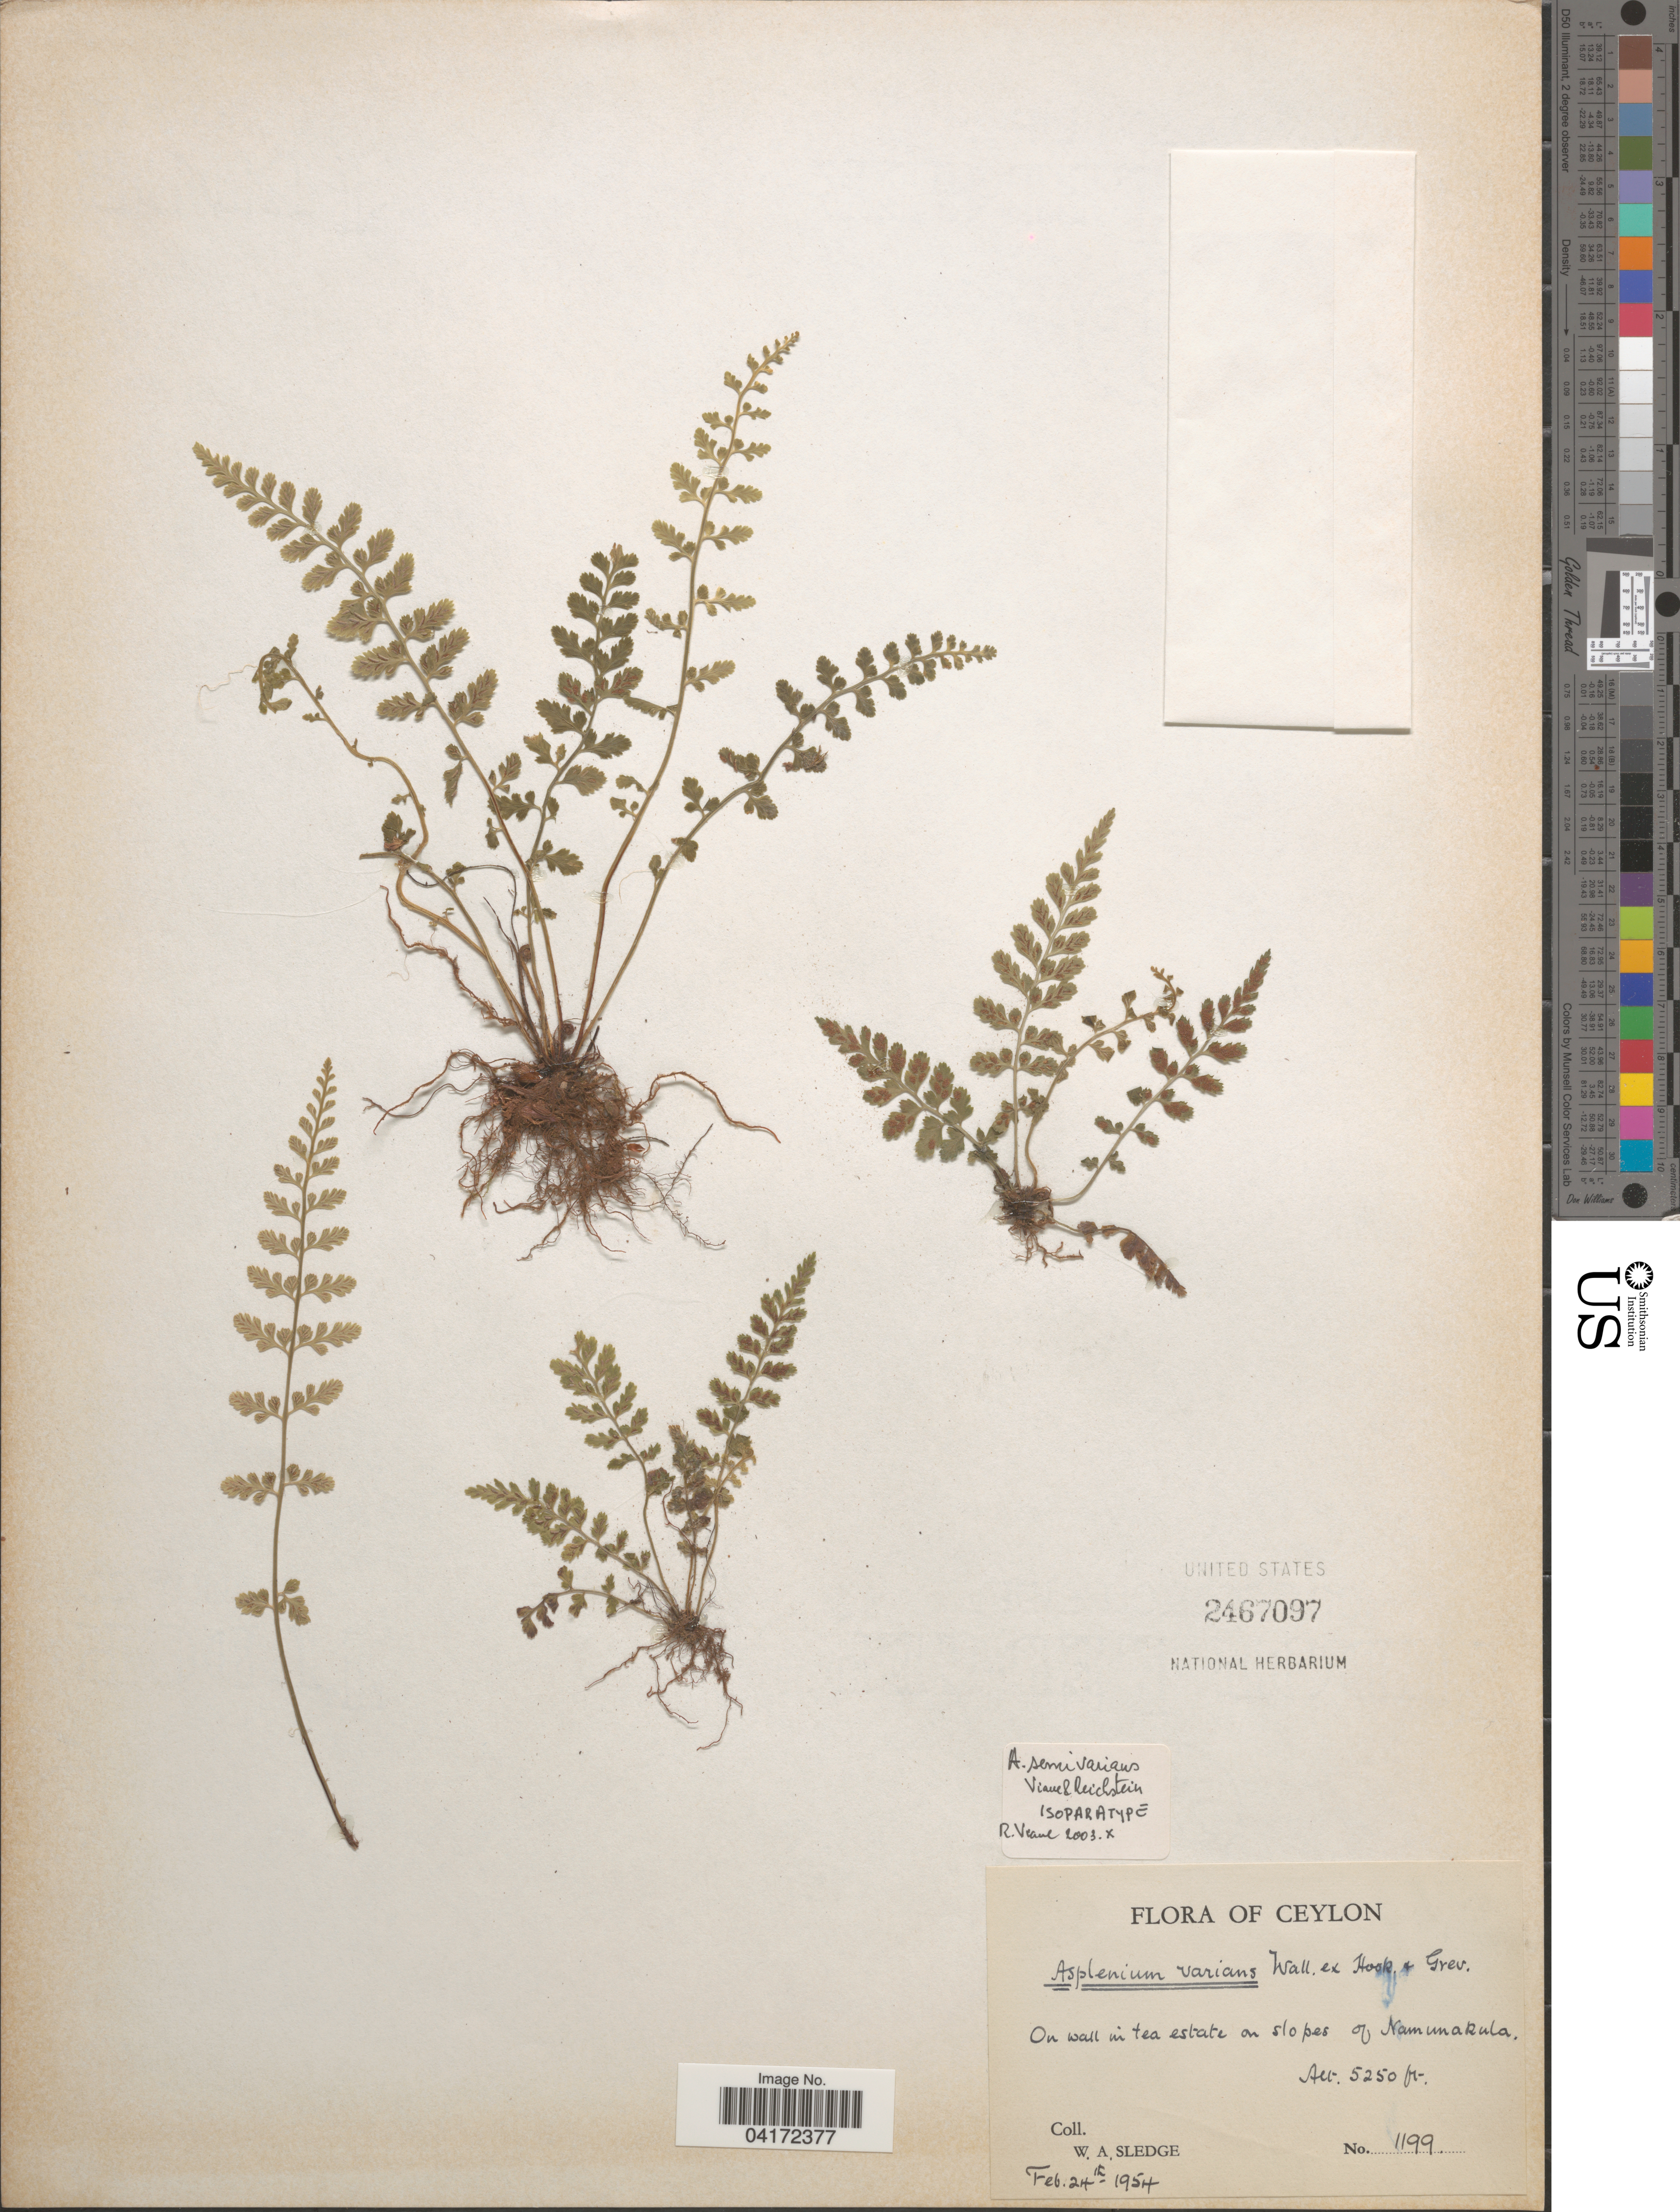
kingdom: Plantae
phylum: Tracheophyta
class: Polypodiopsida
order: Polypodiales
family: Aspleniaceae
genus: Asplenium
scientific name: Asplenium varians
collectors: W. A. Sledge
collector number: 1199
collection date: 1954-02-24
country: Sri Lanka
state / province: Uva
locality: Ceylon. On wall in tea estate on slopes of Namunakula.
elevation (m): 1600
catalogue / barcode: US 2467097